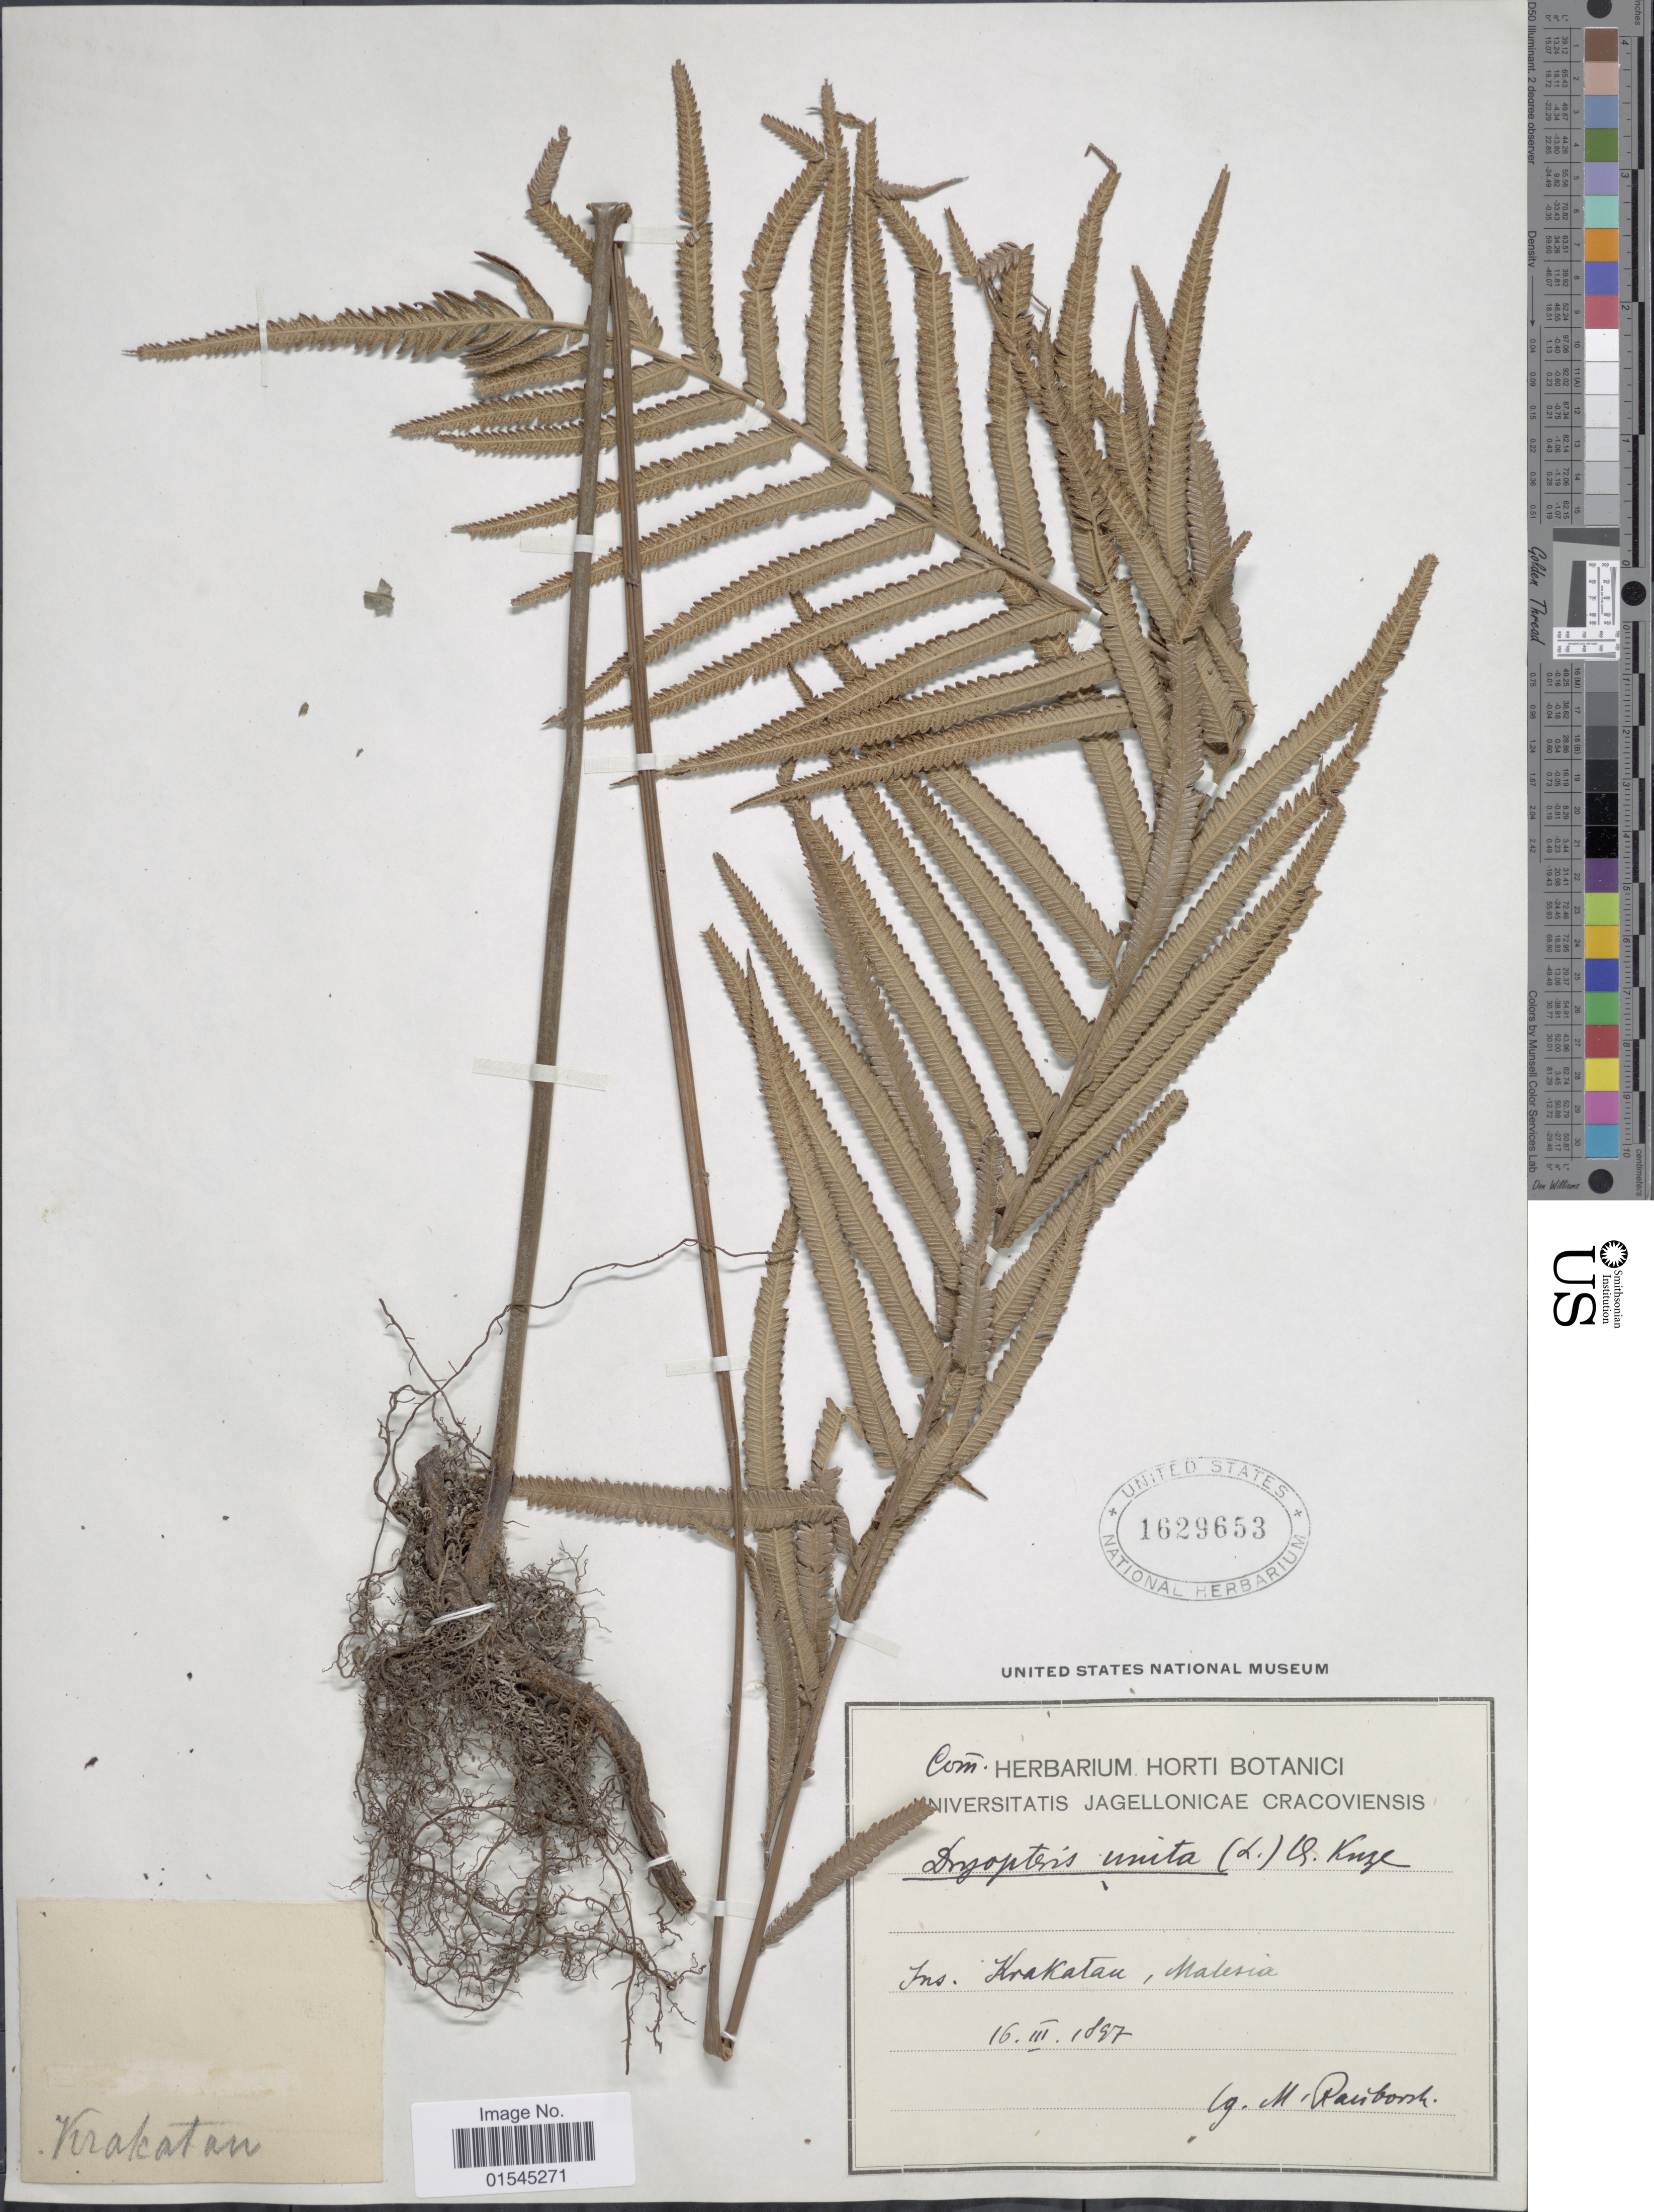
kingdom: Plantae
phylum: Tracheophyta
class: Polypodiopsida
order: Polypodiales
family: Thelypteridaceae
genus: Sphaerostephanos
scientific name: Sphaerostephanos unitus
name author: (L.) Holttum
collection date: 1897-03-16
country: Malaysia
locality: Ins. Krakatau, Malesia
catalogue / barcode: US 1629653